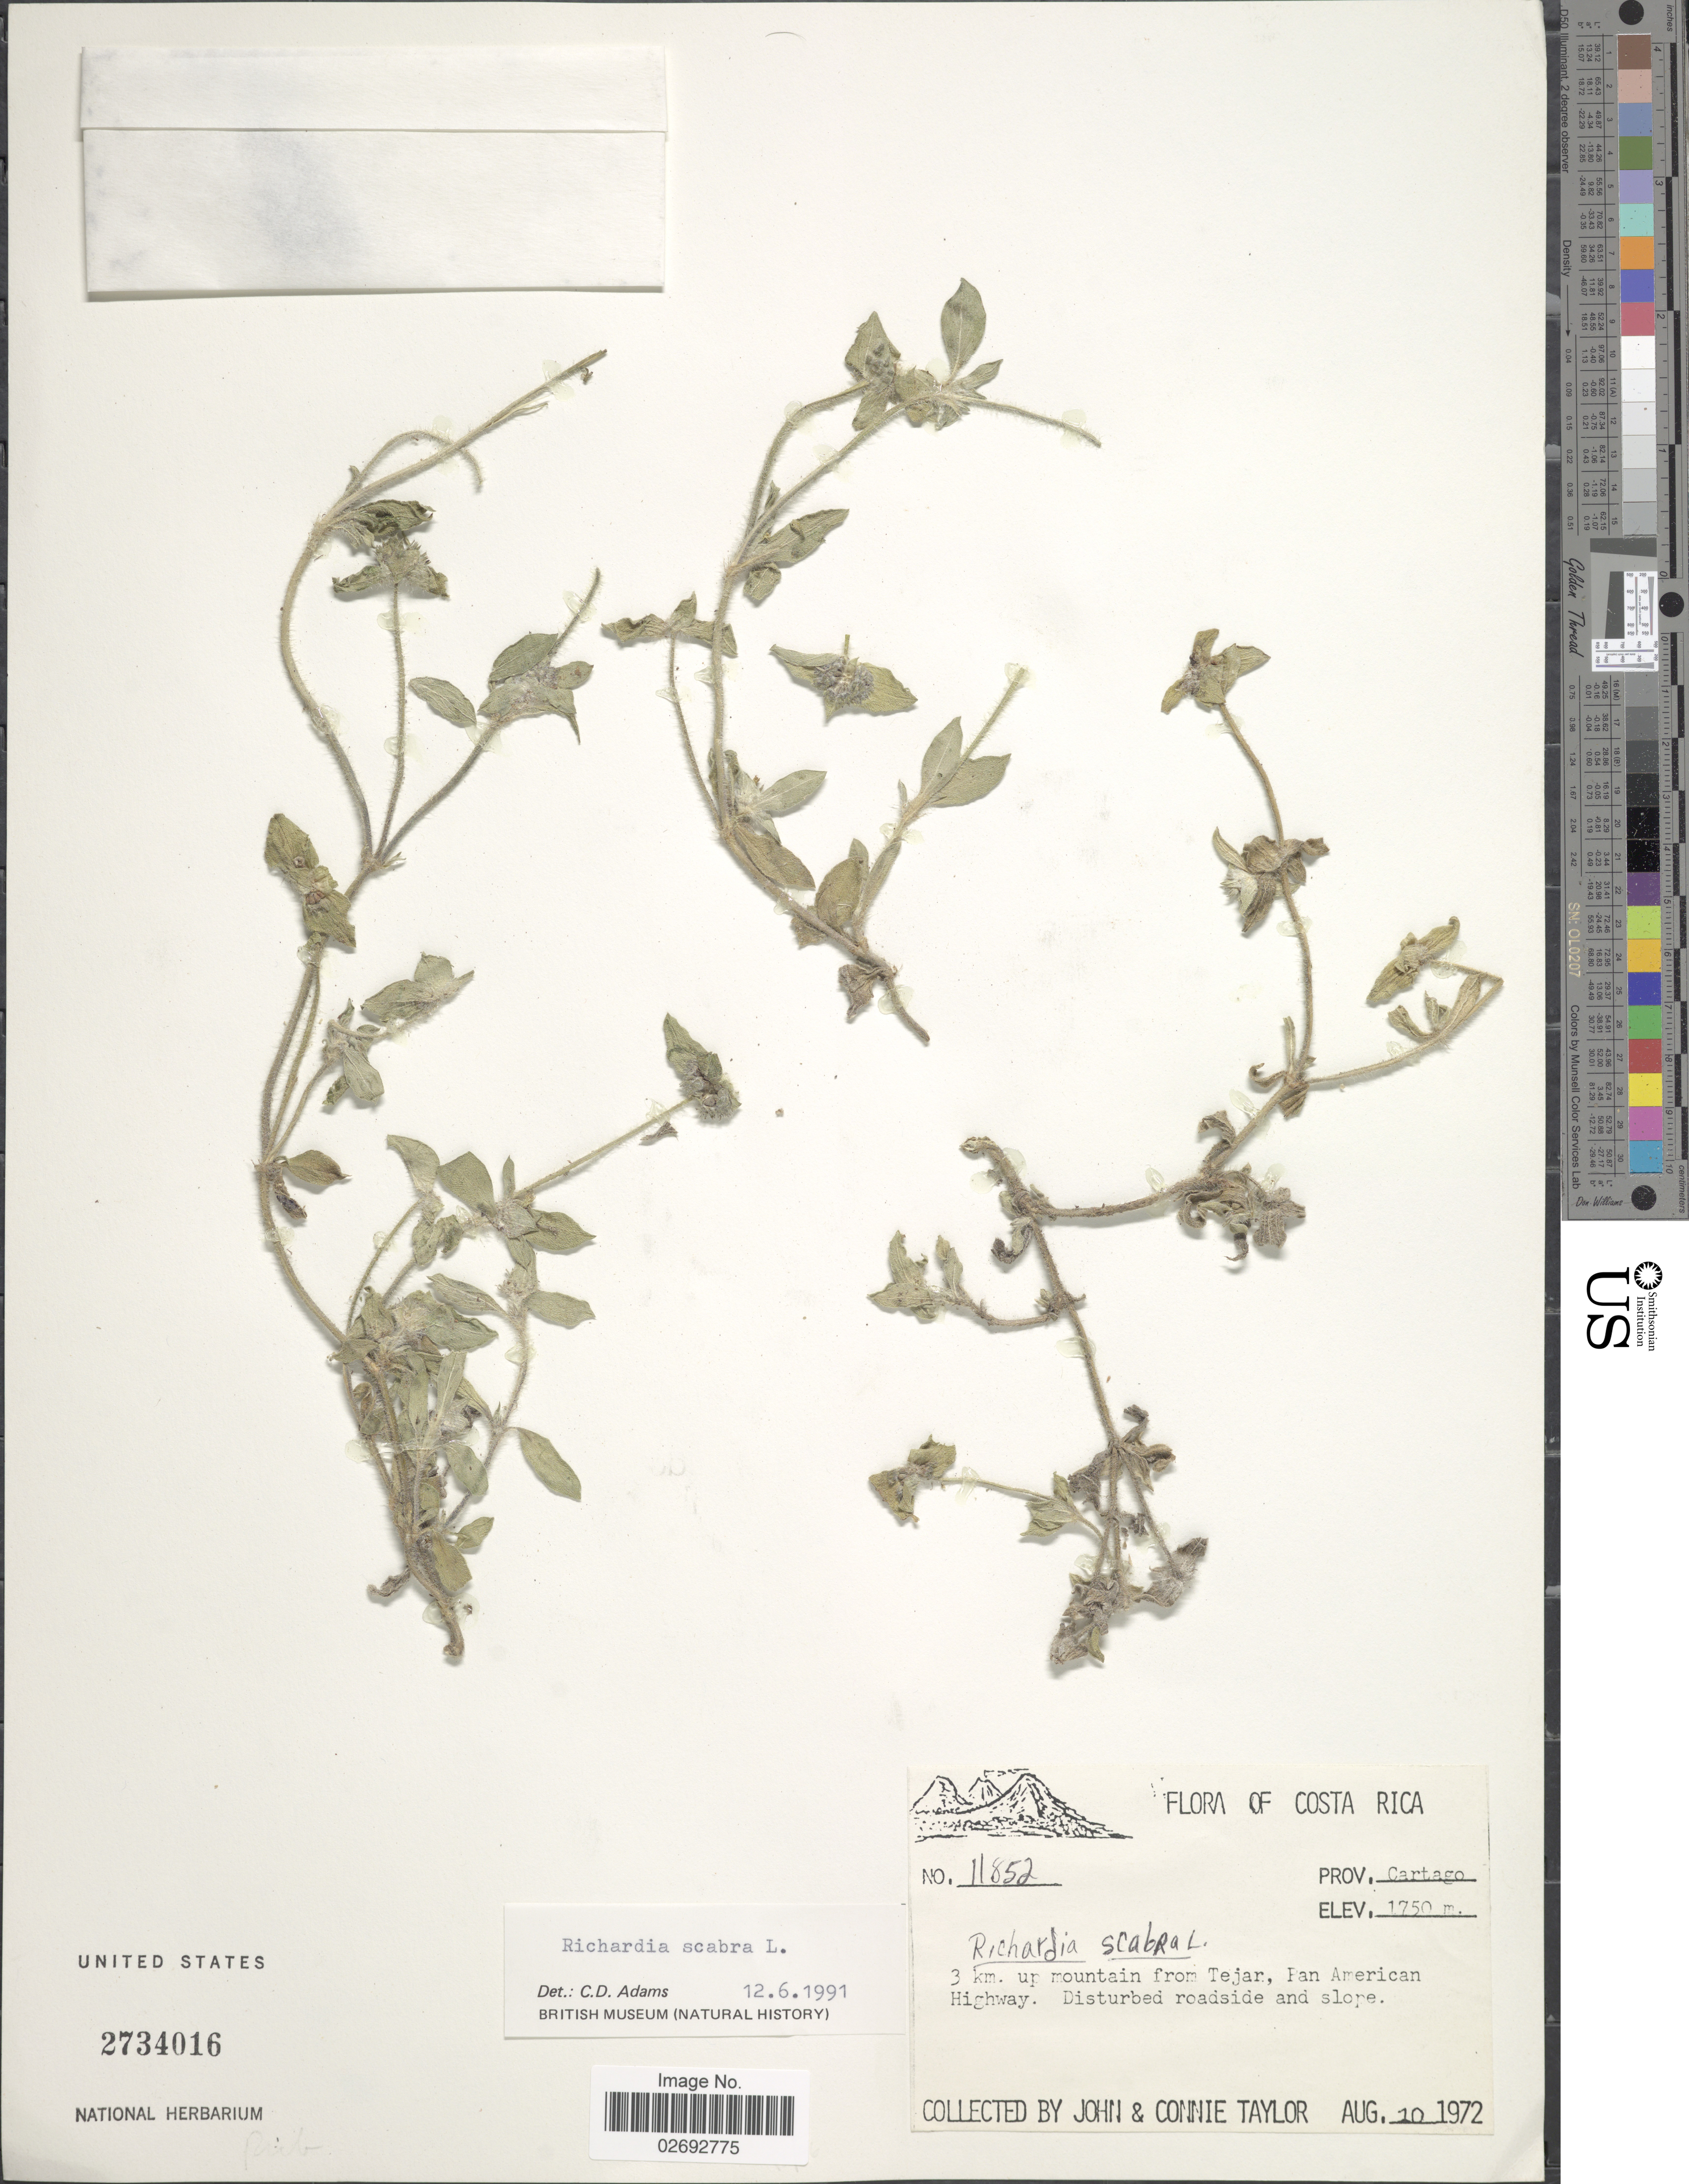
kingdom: Plantae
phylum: Tracheophyta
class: Magnoliopsida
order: Gentianales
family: Rubiaceae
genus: Richardia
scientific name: Richardia scabra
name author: L.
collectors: J. Taylor & C. Taylor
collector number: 11852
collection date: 1972-08-10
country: Costa Rica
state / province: Cartago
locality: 3 km. up mountain from Tejan, Pan American Highway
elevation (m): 1750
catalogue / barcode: US 2734016